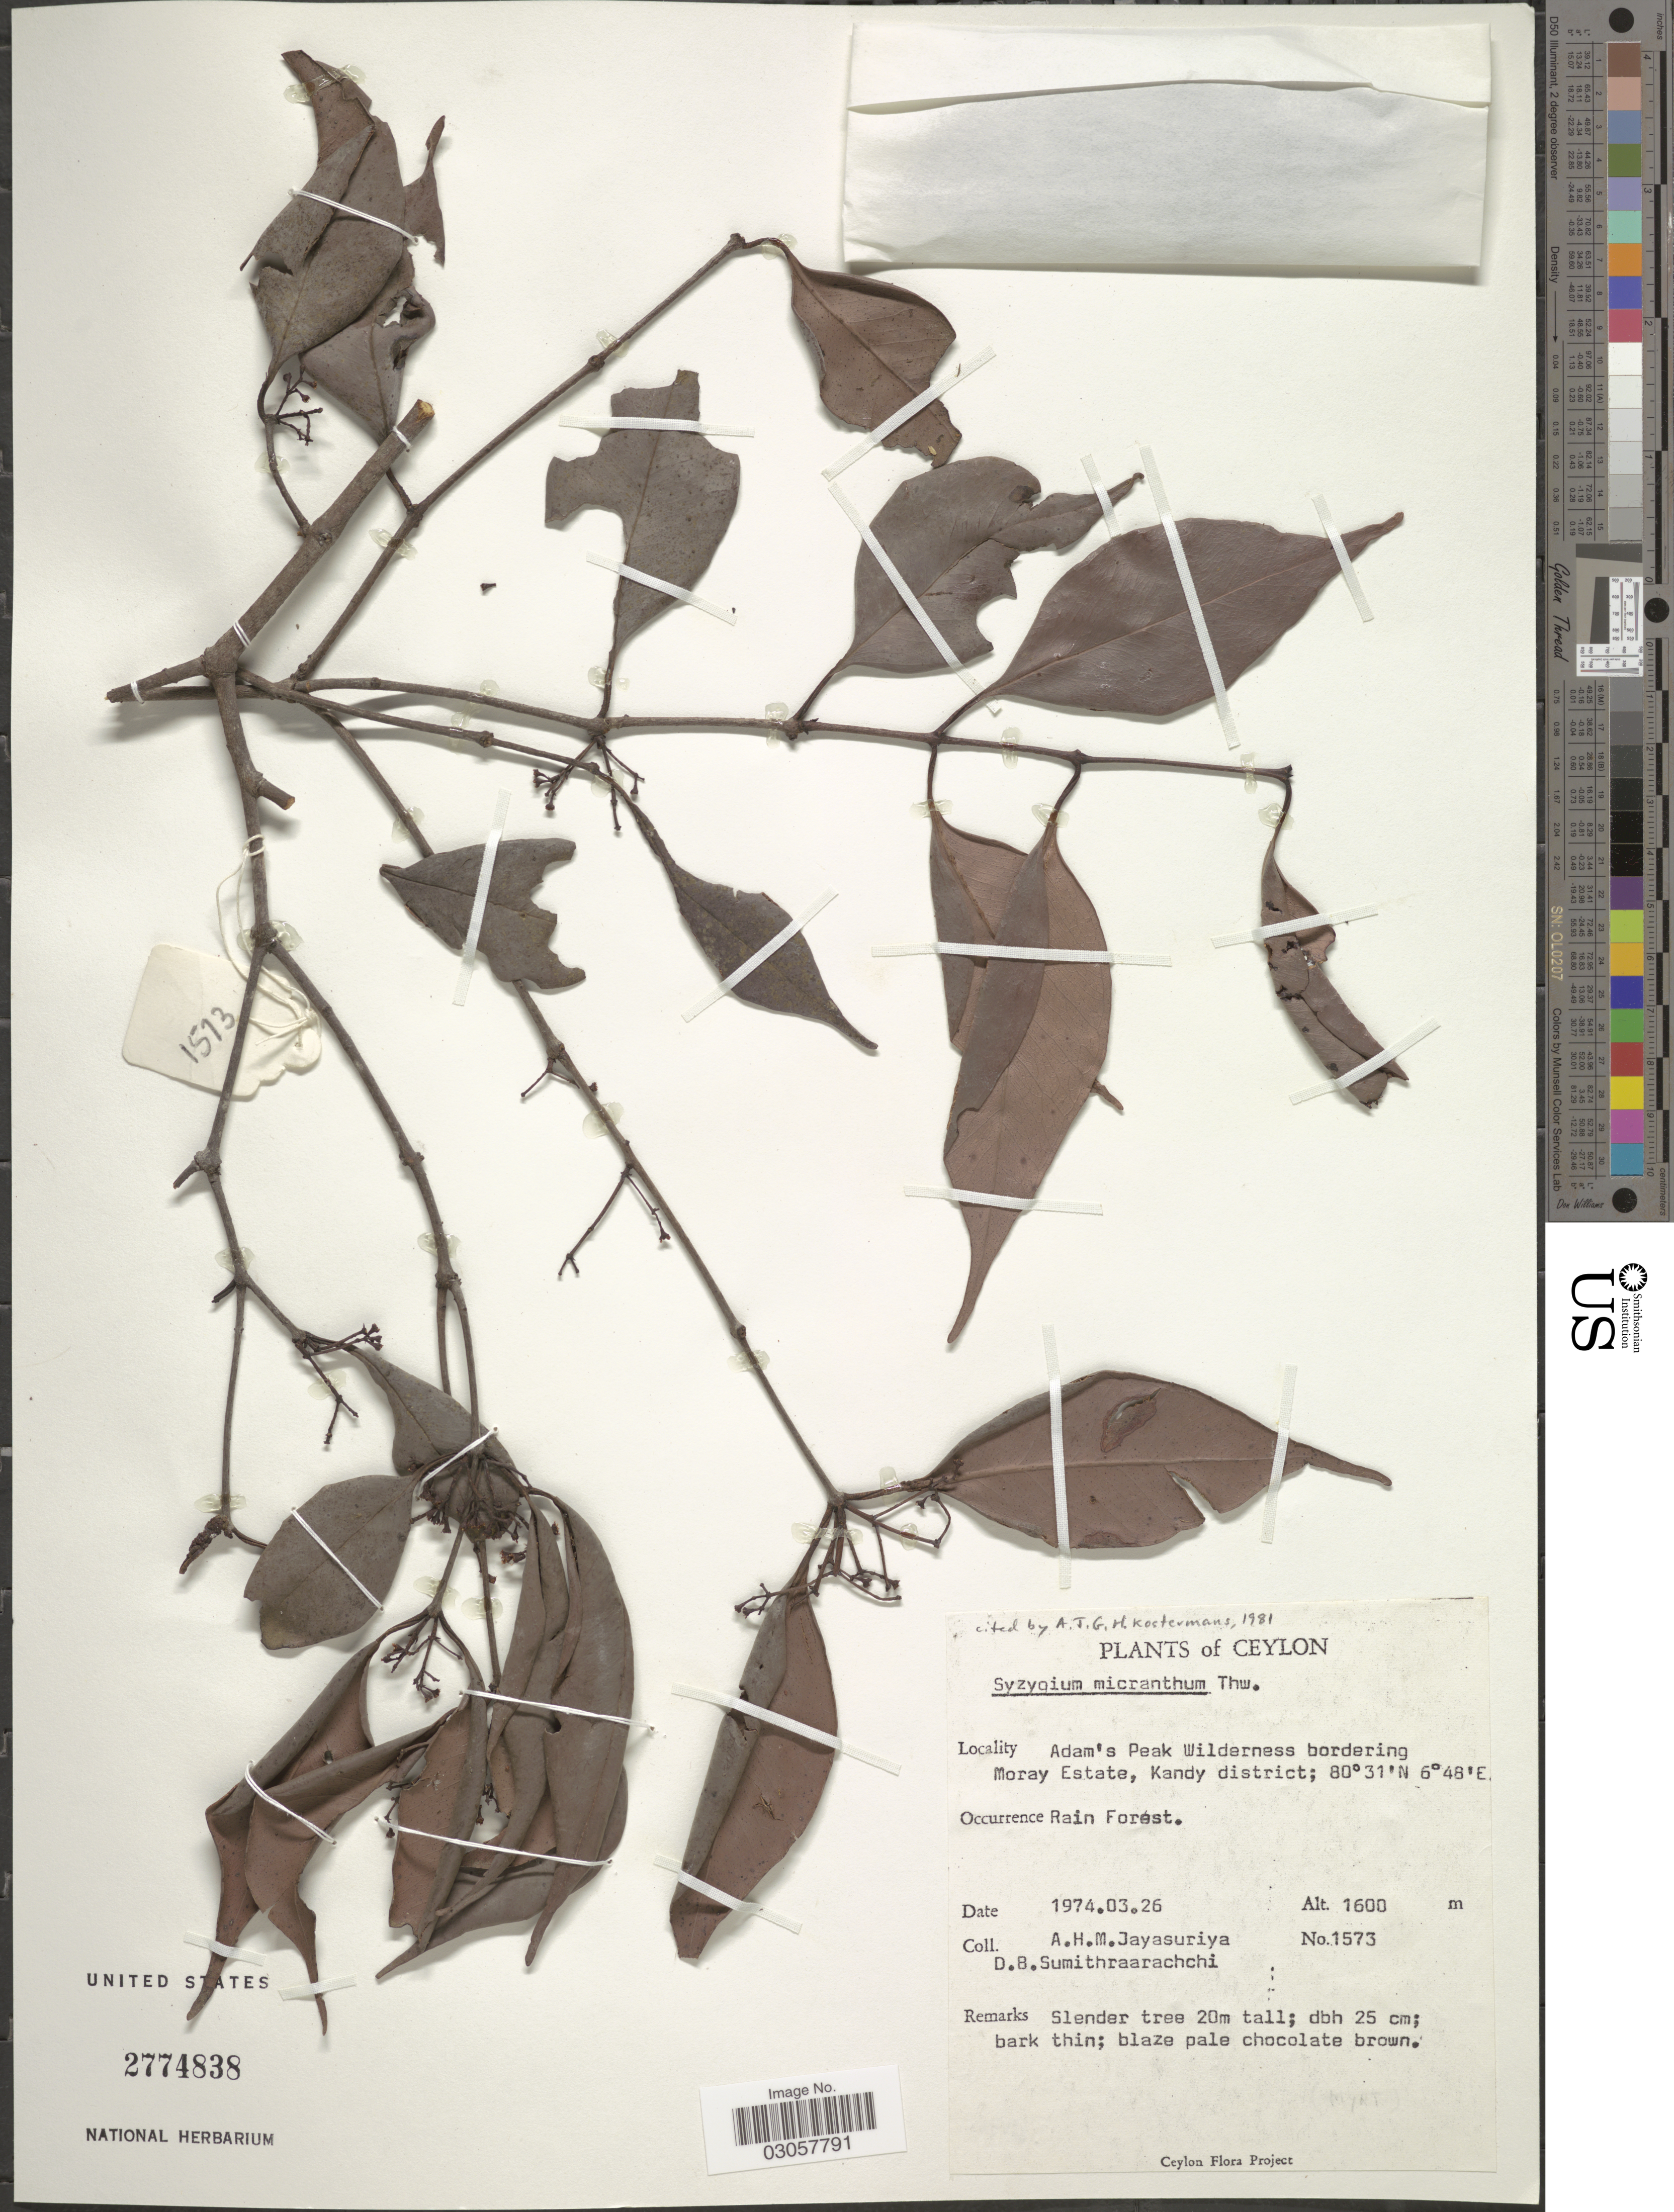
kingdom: Plantae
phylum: Tracheophyta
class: Magnoliopsida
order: Myrtales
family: Myrtaceae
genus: Syzygium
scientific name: Syzygium micranthum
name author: Thwaites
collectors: A. H. Jayasuriya & D. B. Sumithraarachchi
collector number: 1573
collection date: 1974-03-26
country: Sri Lanka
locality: Ceylon, Adam's Peak Widlerness bordering Moray Estate, Kandy district.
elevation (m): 1600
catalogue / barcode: US 2774838